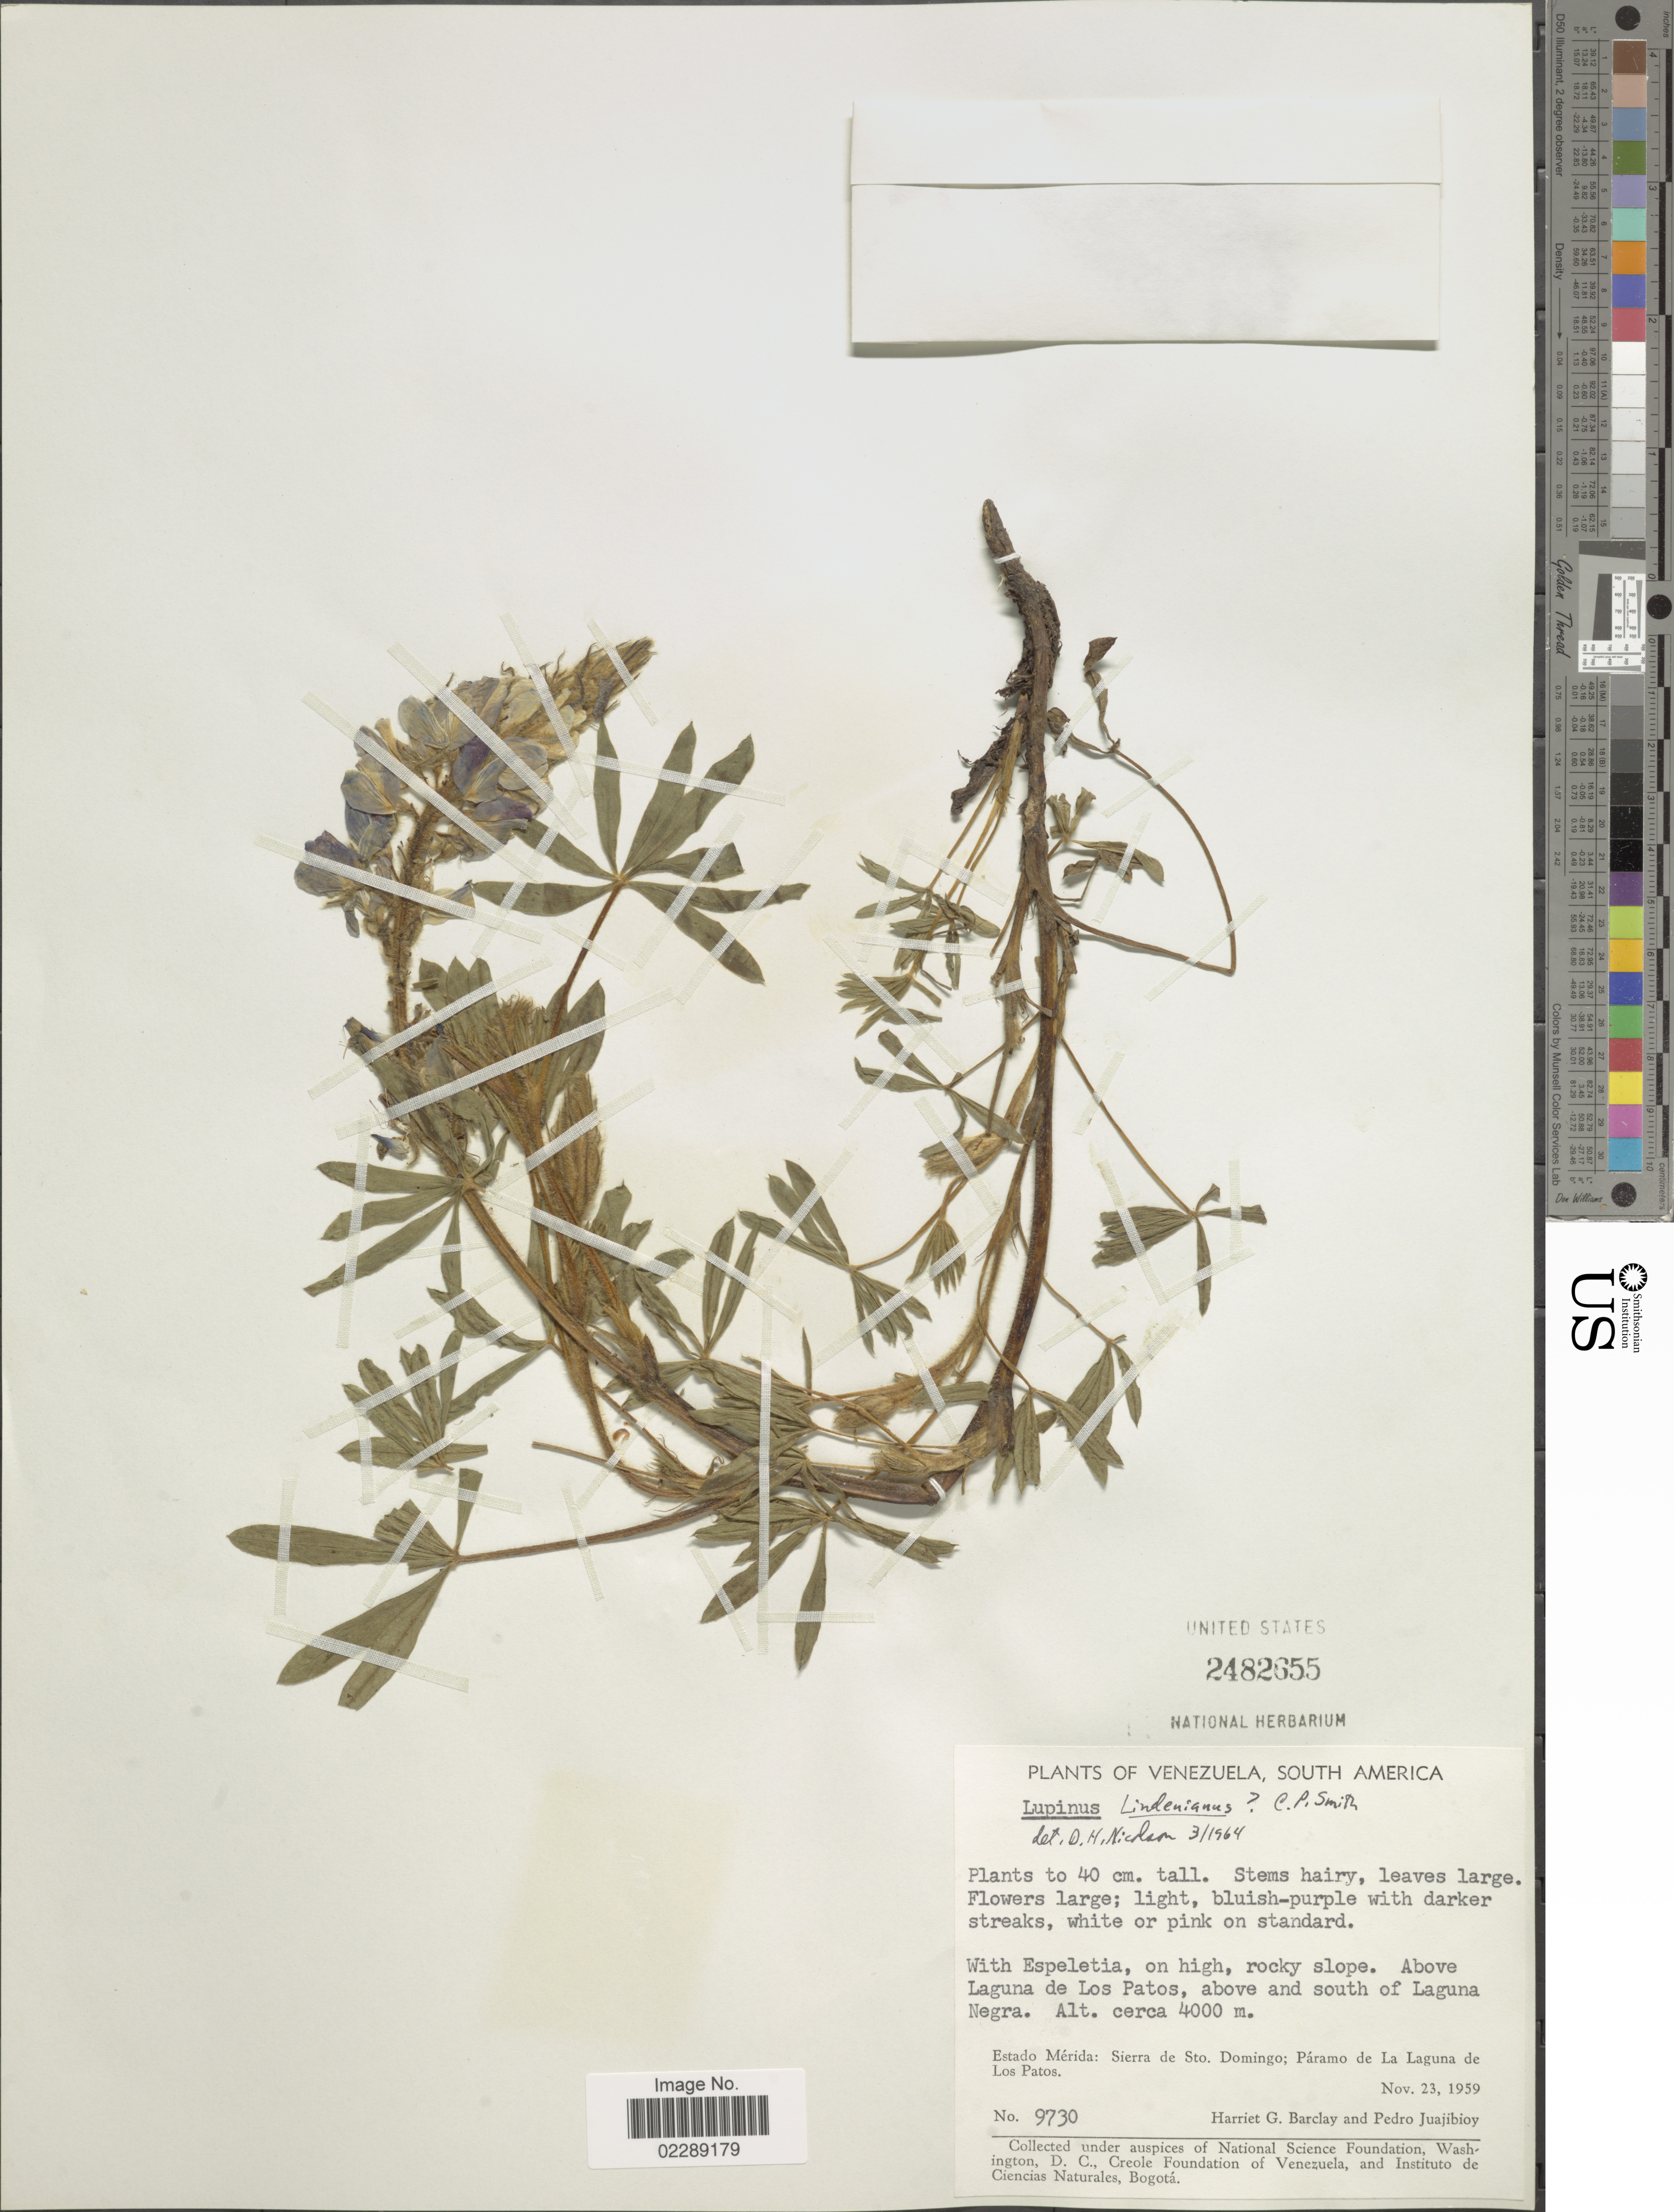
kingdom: Plantae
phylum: Tracheophyta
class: Magnoliopsida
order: Fabales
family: Fabaceae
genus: Lupinus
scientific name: Lupinus lindenianus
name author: C.P. Sm.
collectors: H. G. Barclay & P. Juajibioy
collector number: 9730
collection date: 1959-11-23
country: Venezuela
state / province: Mérida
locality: Above Laguna de Los Patos, above and south of Laguna Negra. Estado Mérida: Sierra de Sto. Domingo; Páramo de La Laguna de Los Patos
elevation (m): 4000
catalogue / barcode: US 2482655